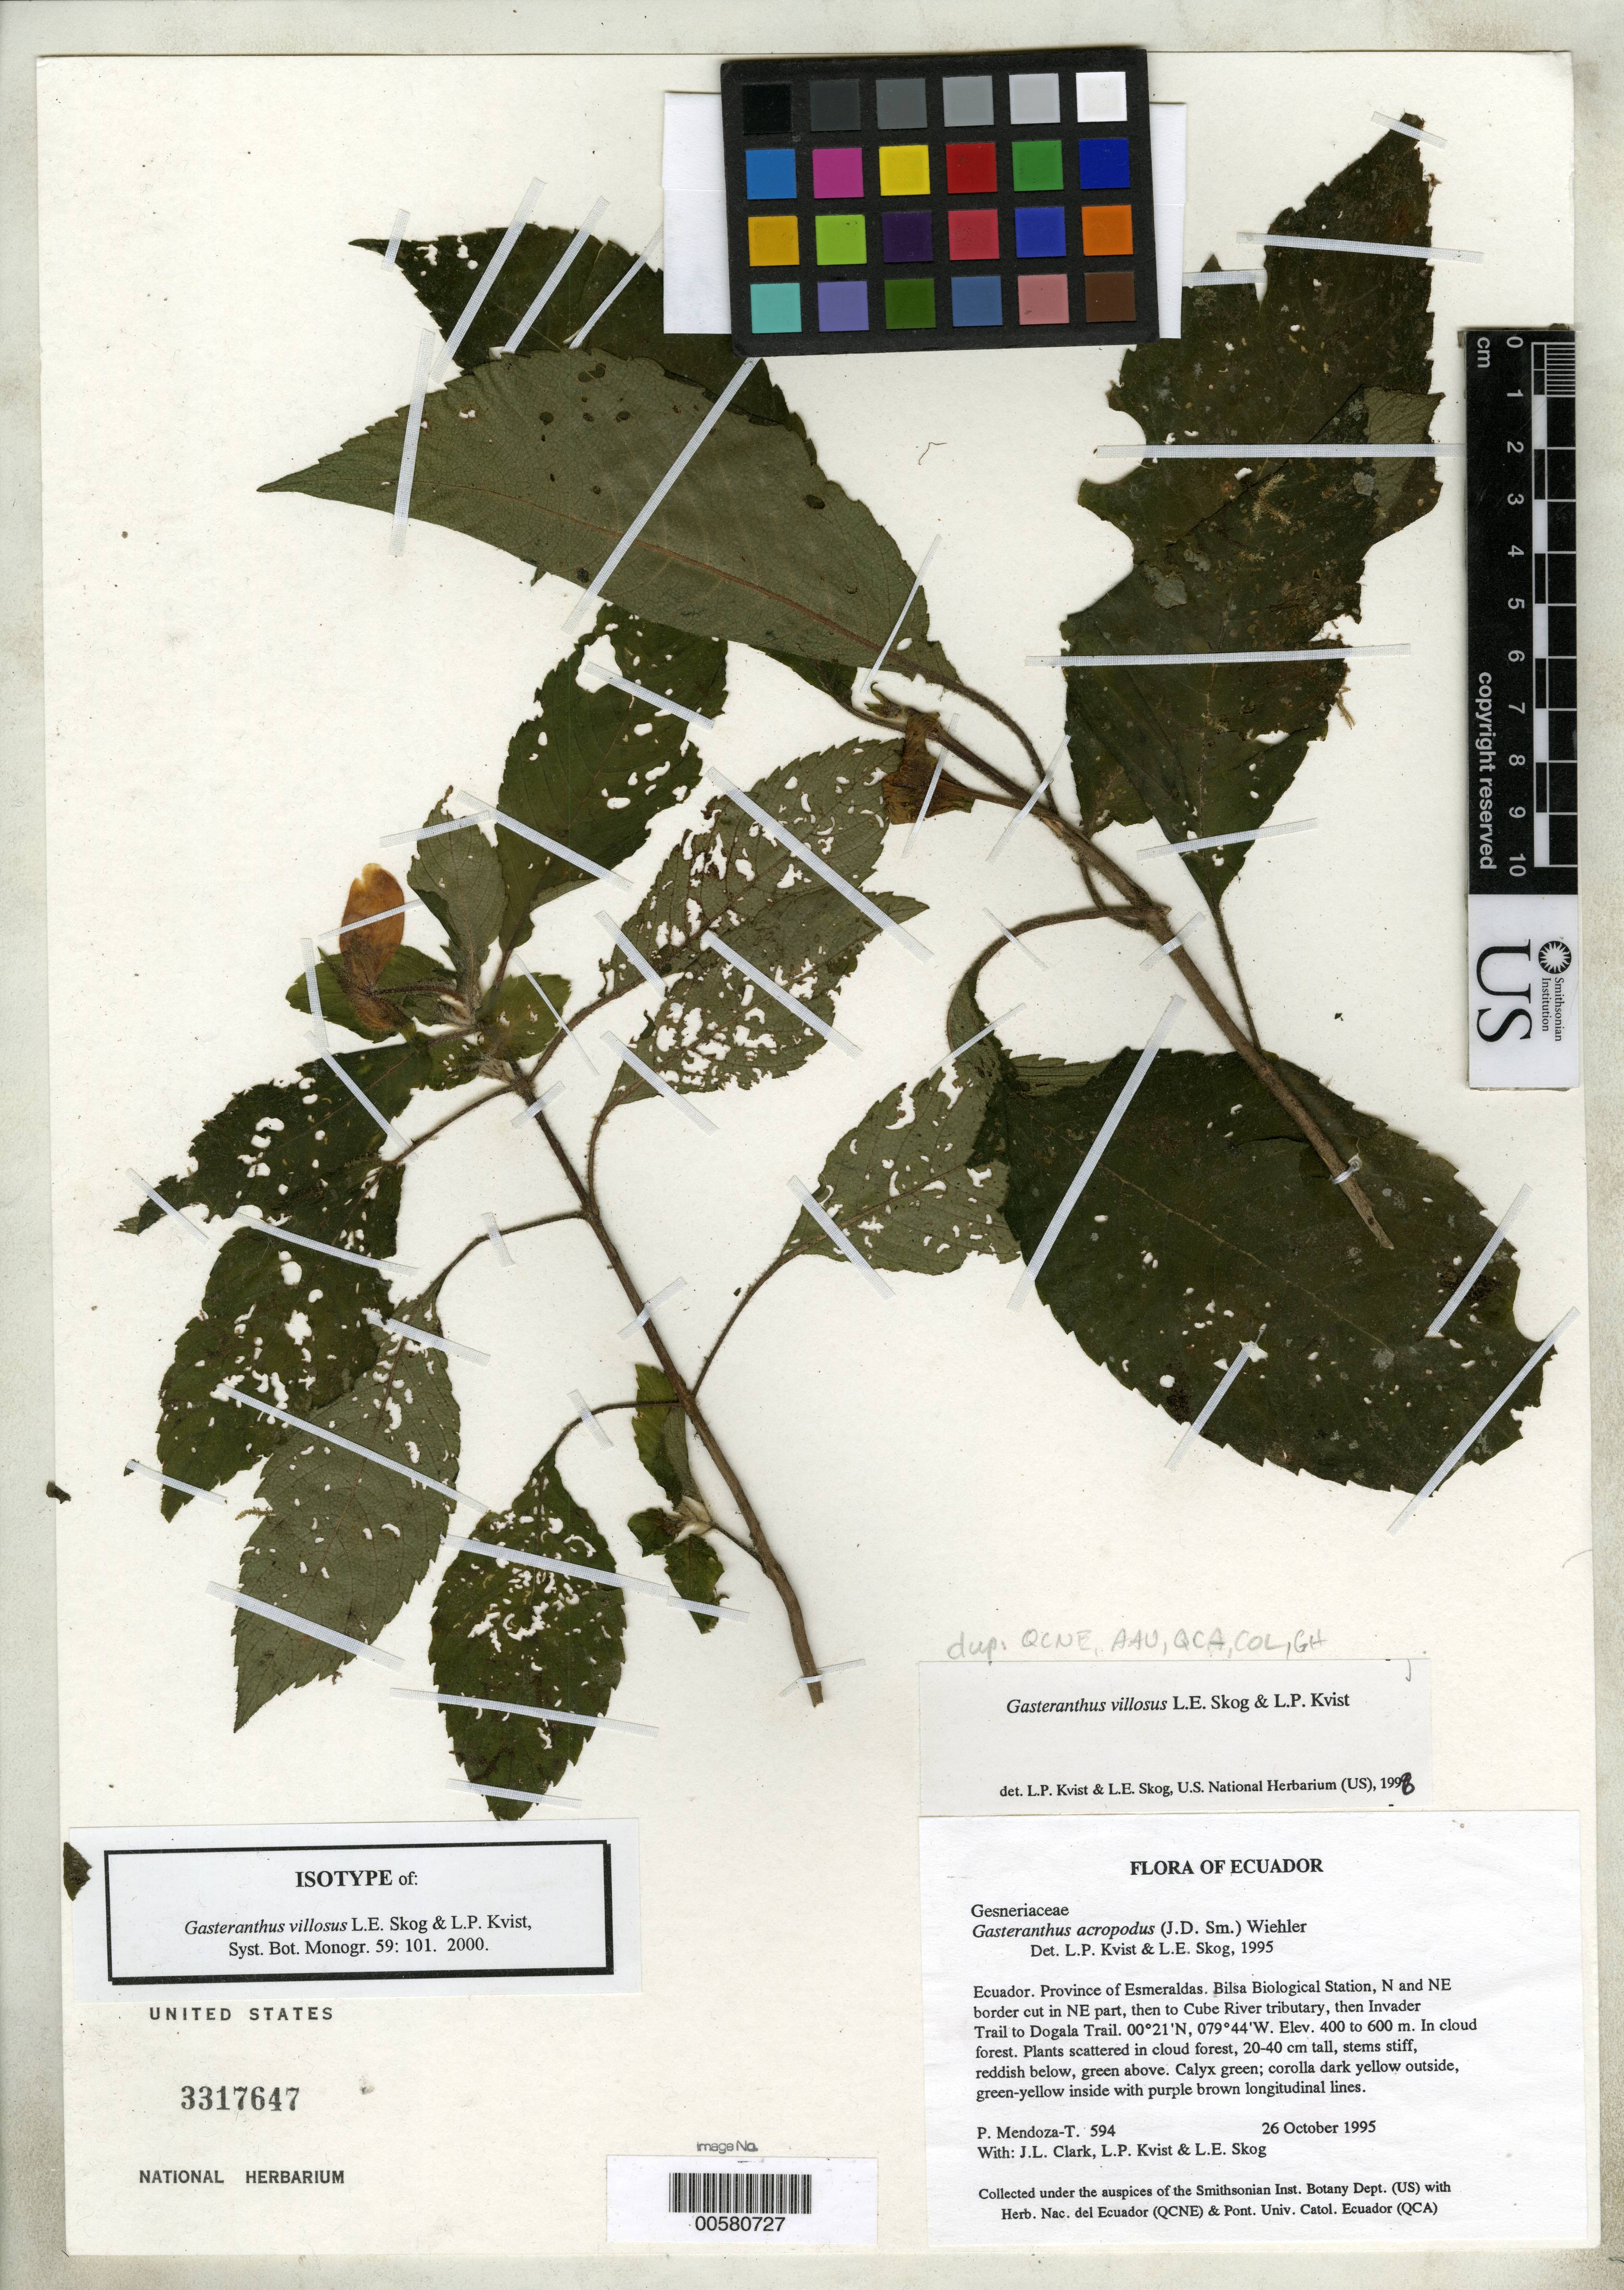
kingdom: Plantae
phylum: Tracheophyta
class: Magnoliopsida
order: Lamiales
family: Gesneriaceae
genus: Gasteranthus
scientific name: Gasteranthus villosus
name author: L.E. Skog & L.P. Kvist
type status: Isotype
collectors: P. Mendoza-T., J. L. Clark, L. P. Kvist & L. E. Skog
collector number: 594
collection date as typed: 26 Oct 1995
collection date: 1995-10-26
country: Ecuador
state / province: Esmeraldas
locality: Bilsa Biological Station, NNEborder to Cube River tributary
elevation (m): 400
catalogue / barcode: US 3317647